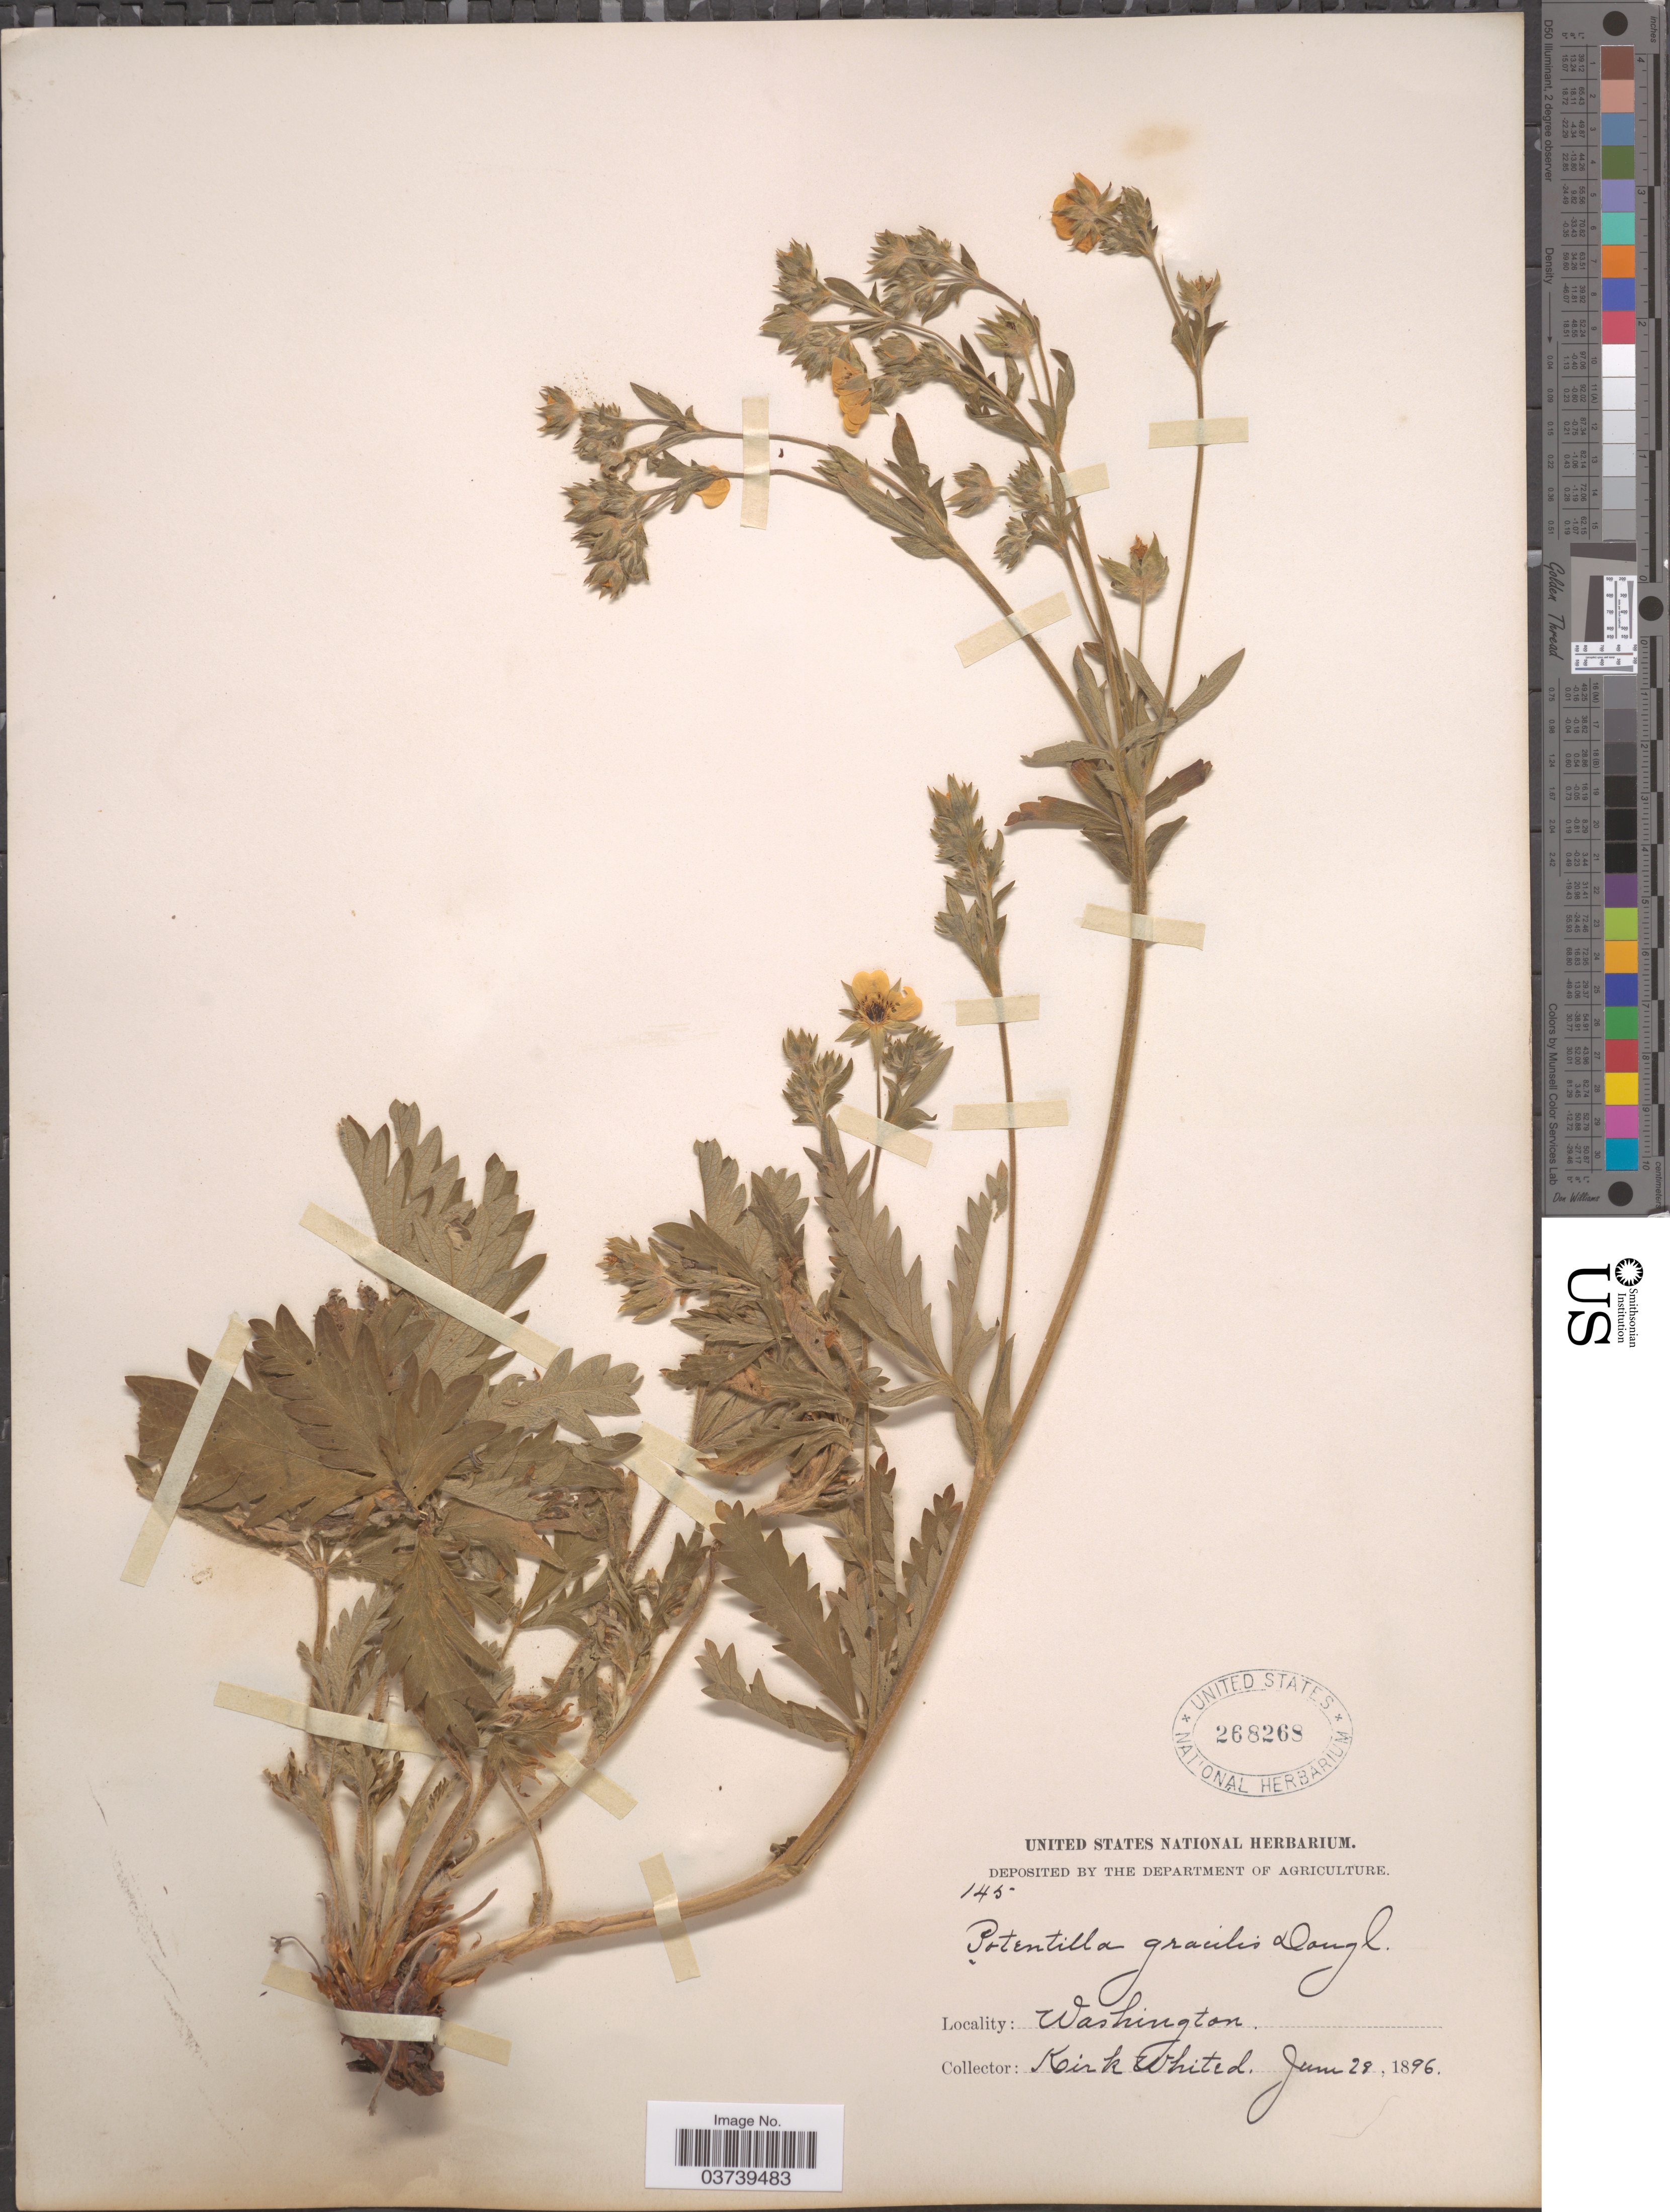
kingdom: Plantae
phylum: Tracheophyta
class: Magnoliopsida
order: Rosales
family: Rosaceae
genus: Potentilla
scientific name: Potentilla gracilis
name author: Douglas ex Hook.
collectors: K. Whited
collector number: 145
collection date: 1896-06-28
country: United States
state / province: Washington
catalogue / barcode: US 268268